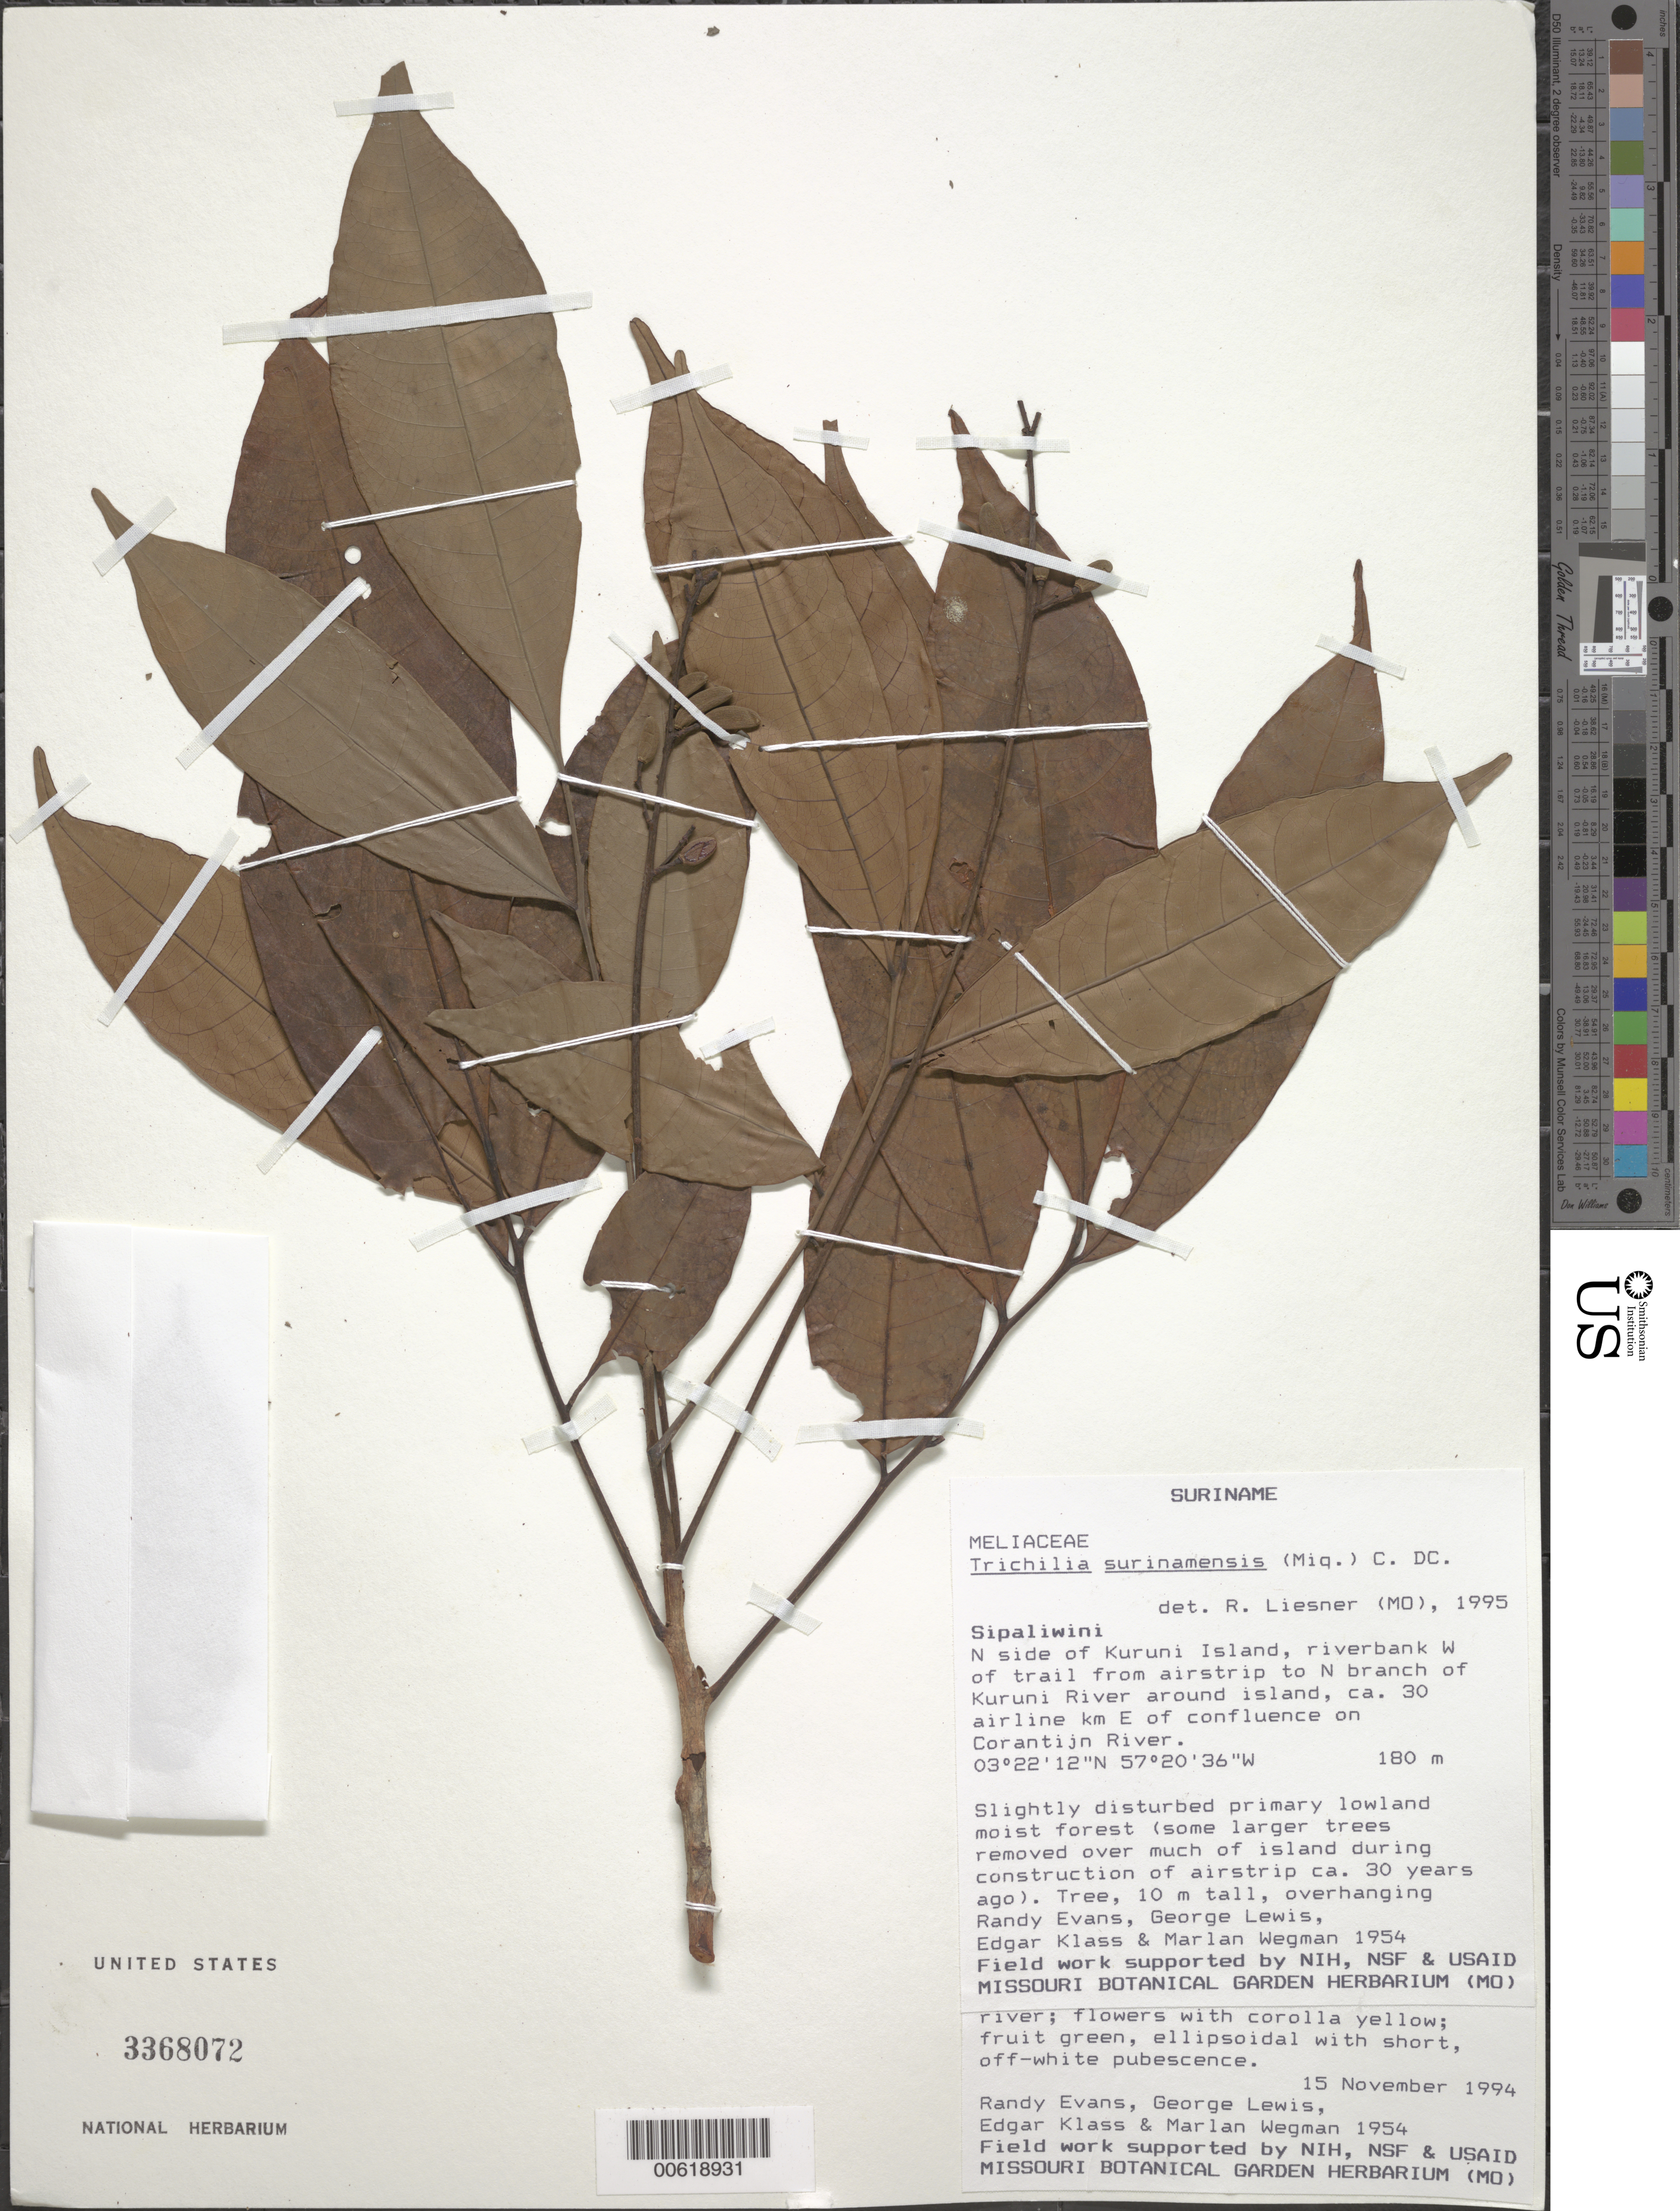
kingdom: Plantae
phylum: Tracheophyta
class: Magnoliopsida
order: Sapindales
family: Meliaceae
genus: Trichilia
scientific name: Trichilia surinamensis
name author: (Miq.) C. DC.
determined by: Liesner, R. L.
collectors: R. Evans, G. Lewis, E. Klass & M. Wegman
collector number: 1954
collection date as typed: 15-Nov-94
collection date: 1994-11-15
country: Suriname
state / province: Sipaliwini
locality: Kuruni Island, N side, W of trail from airstrip to N branch of Kuruni R., ca 30 airline km E of confluence on Corantijn R.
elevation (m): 180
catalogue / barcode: US 3368072